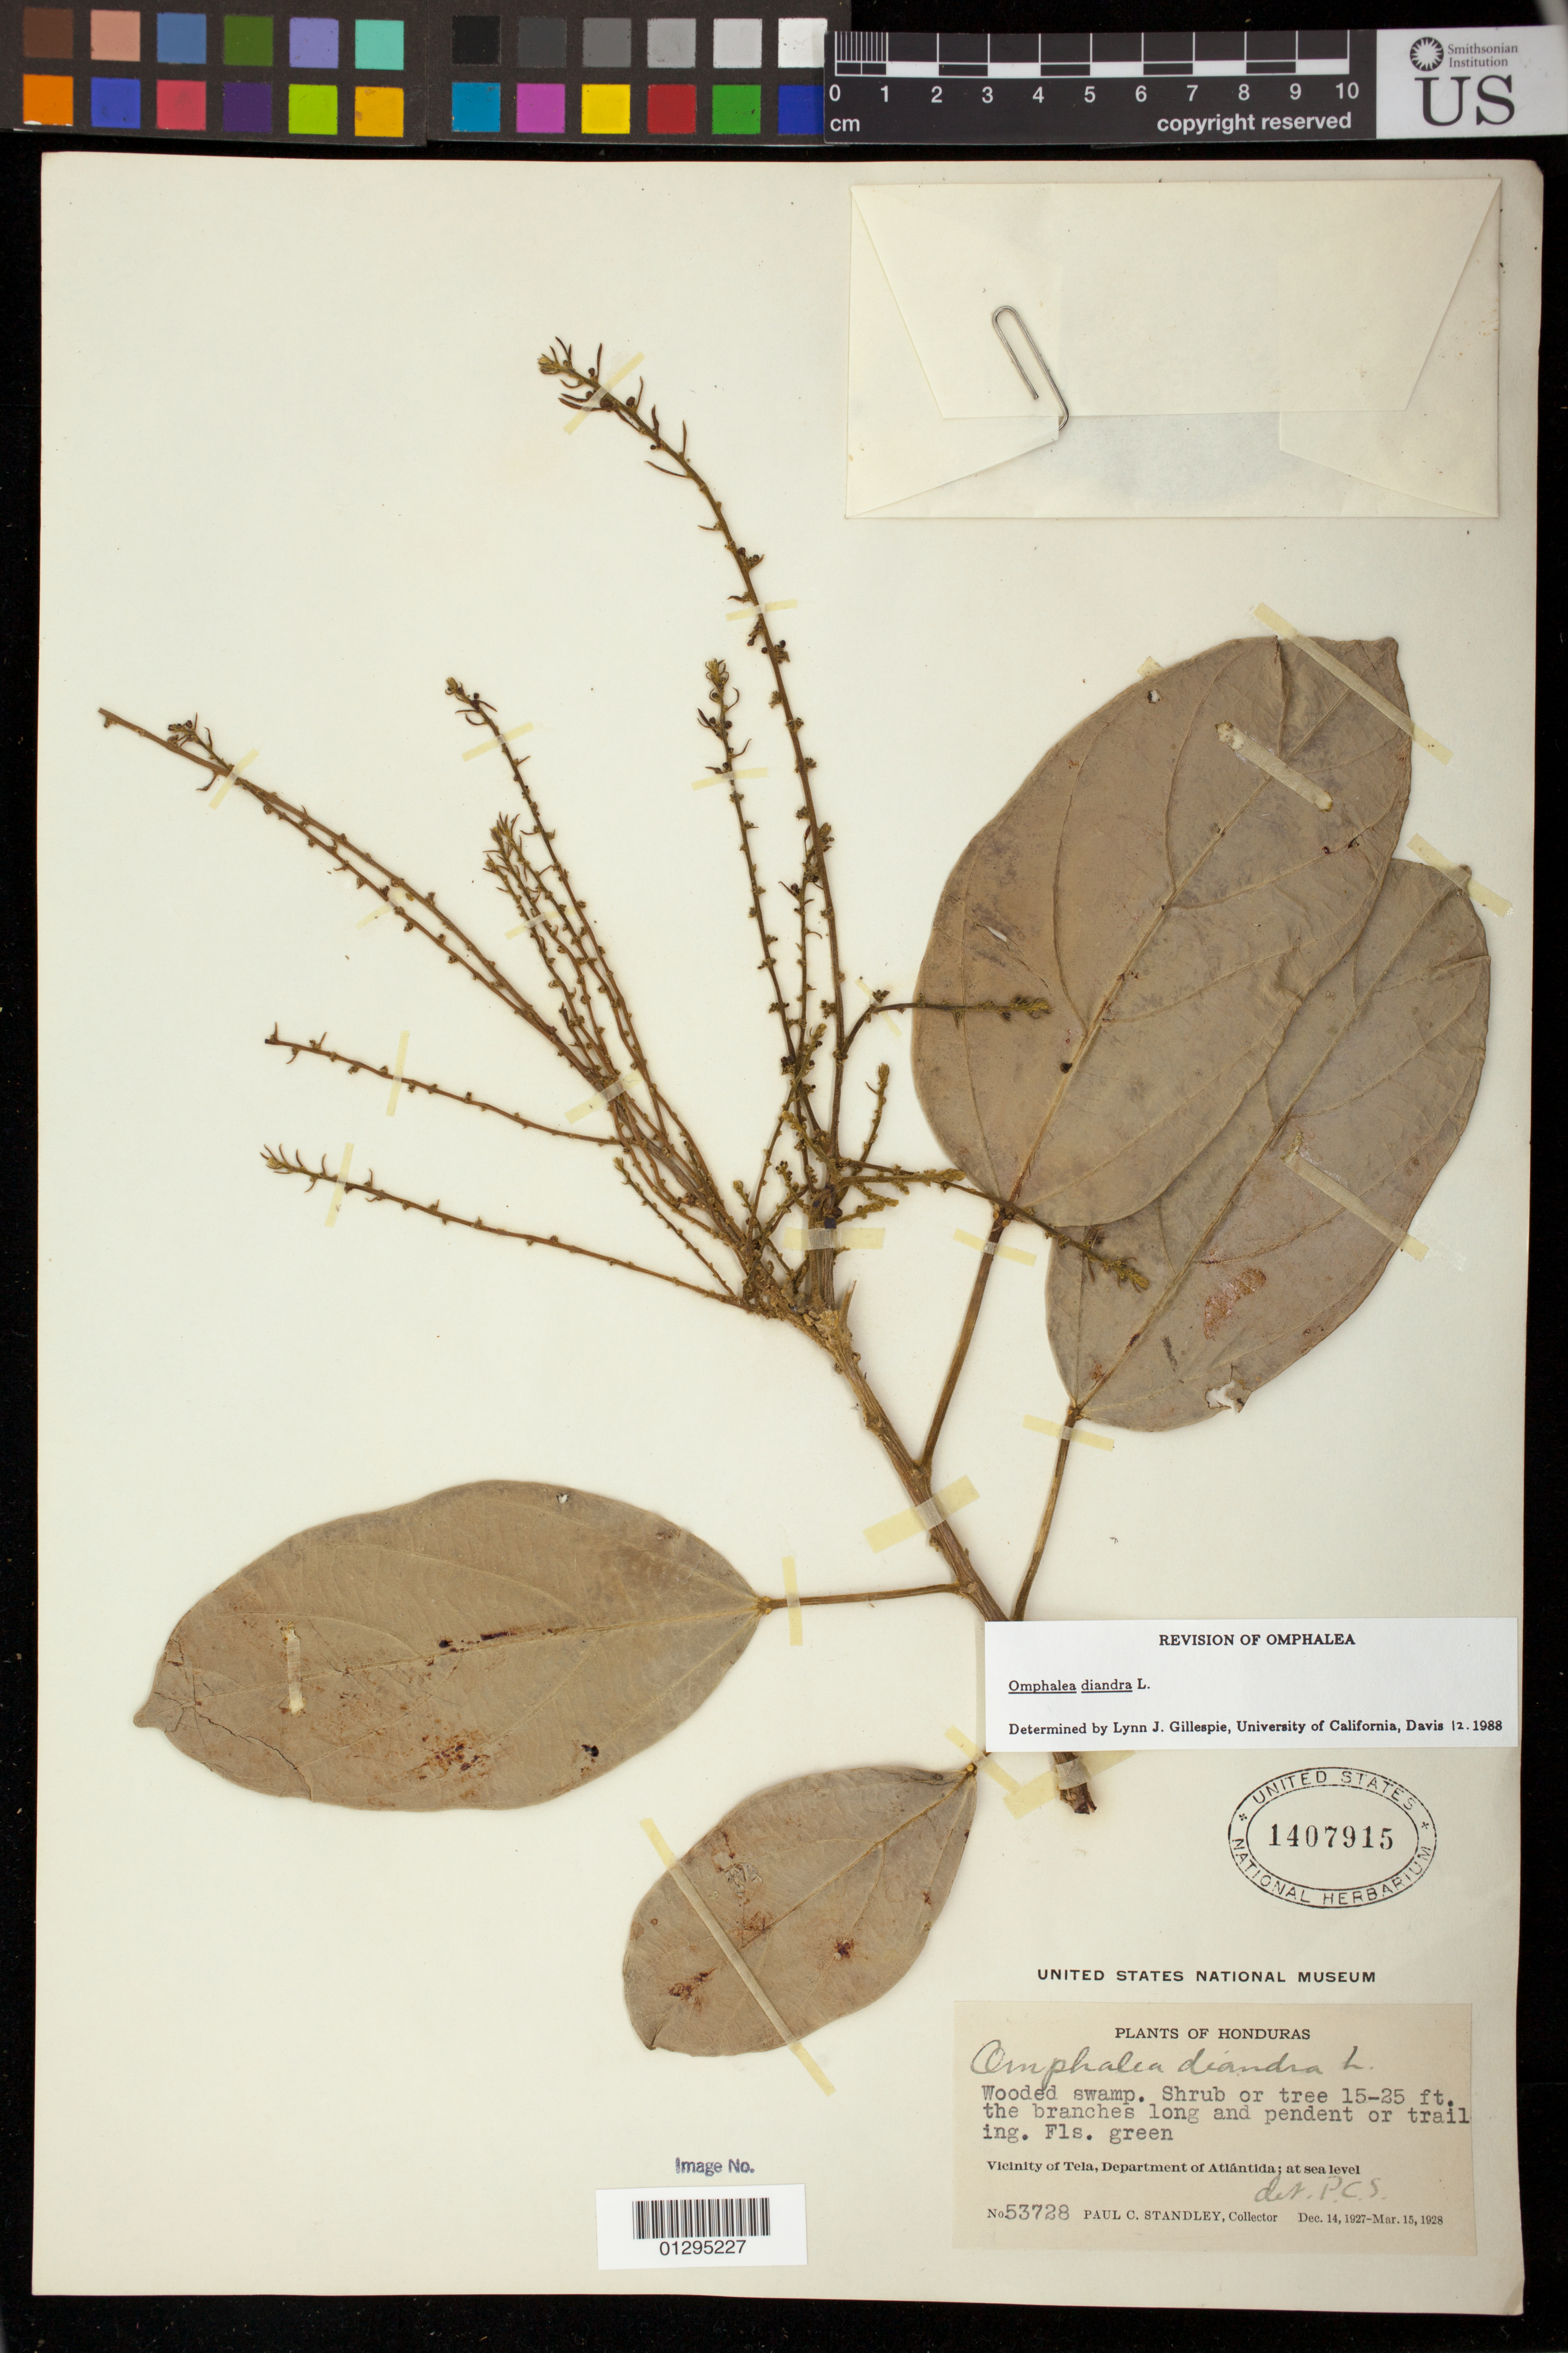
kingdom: Plantae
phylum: Tracheophyta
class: Magnoliopsida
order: Malpighiales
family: Euphorbiaceae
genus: Omphalea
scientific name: Omphalea diandra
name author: L.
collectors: P. C. Standley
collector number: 53728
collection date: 1927-12-14/1928-03-15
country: Honduras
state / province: Atlántida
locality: Vicinity of Tela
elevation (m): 0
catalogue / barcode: US 1407915